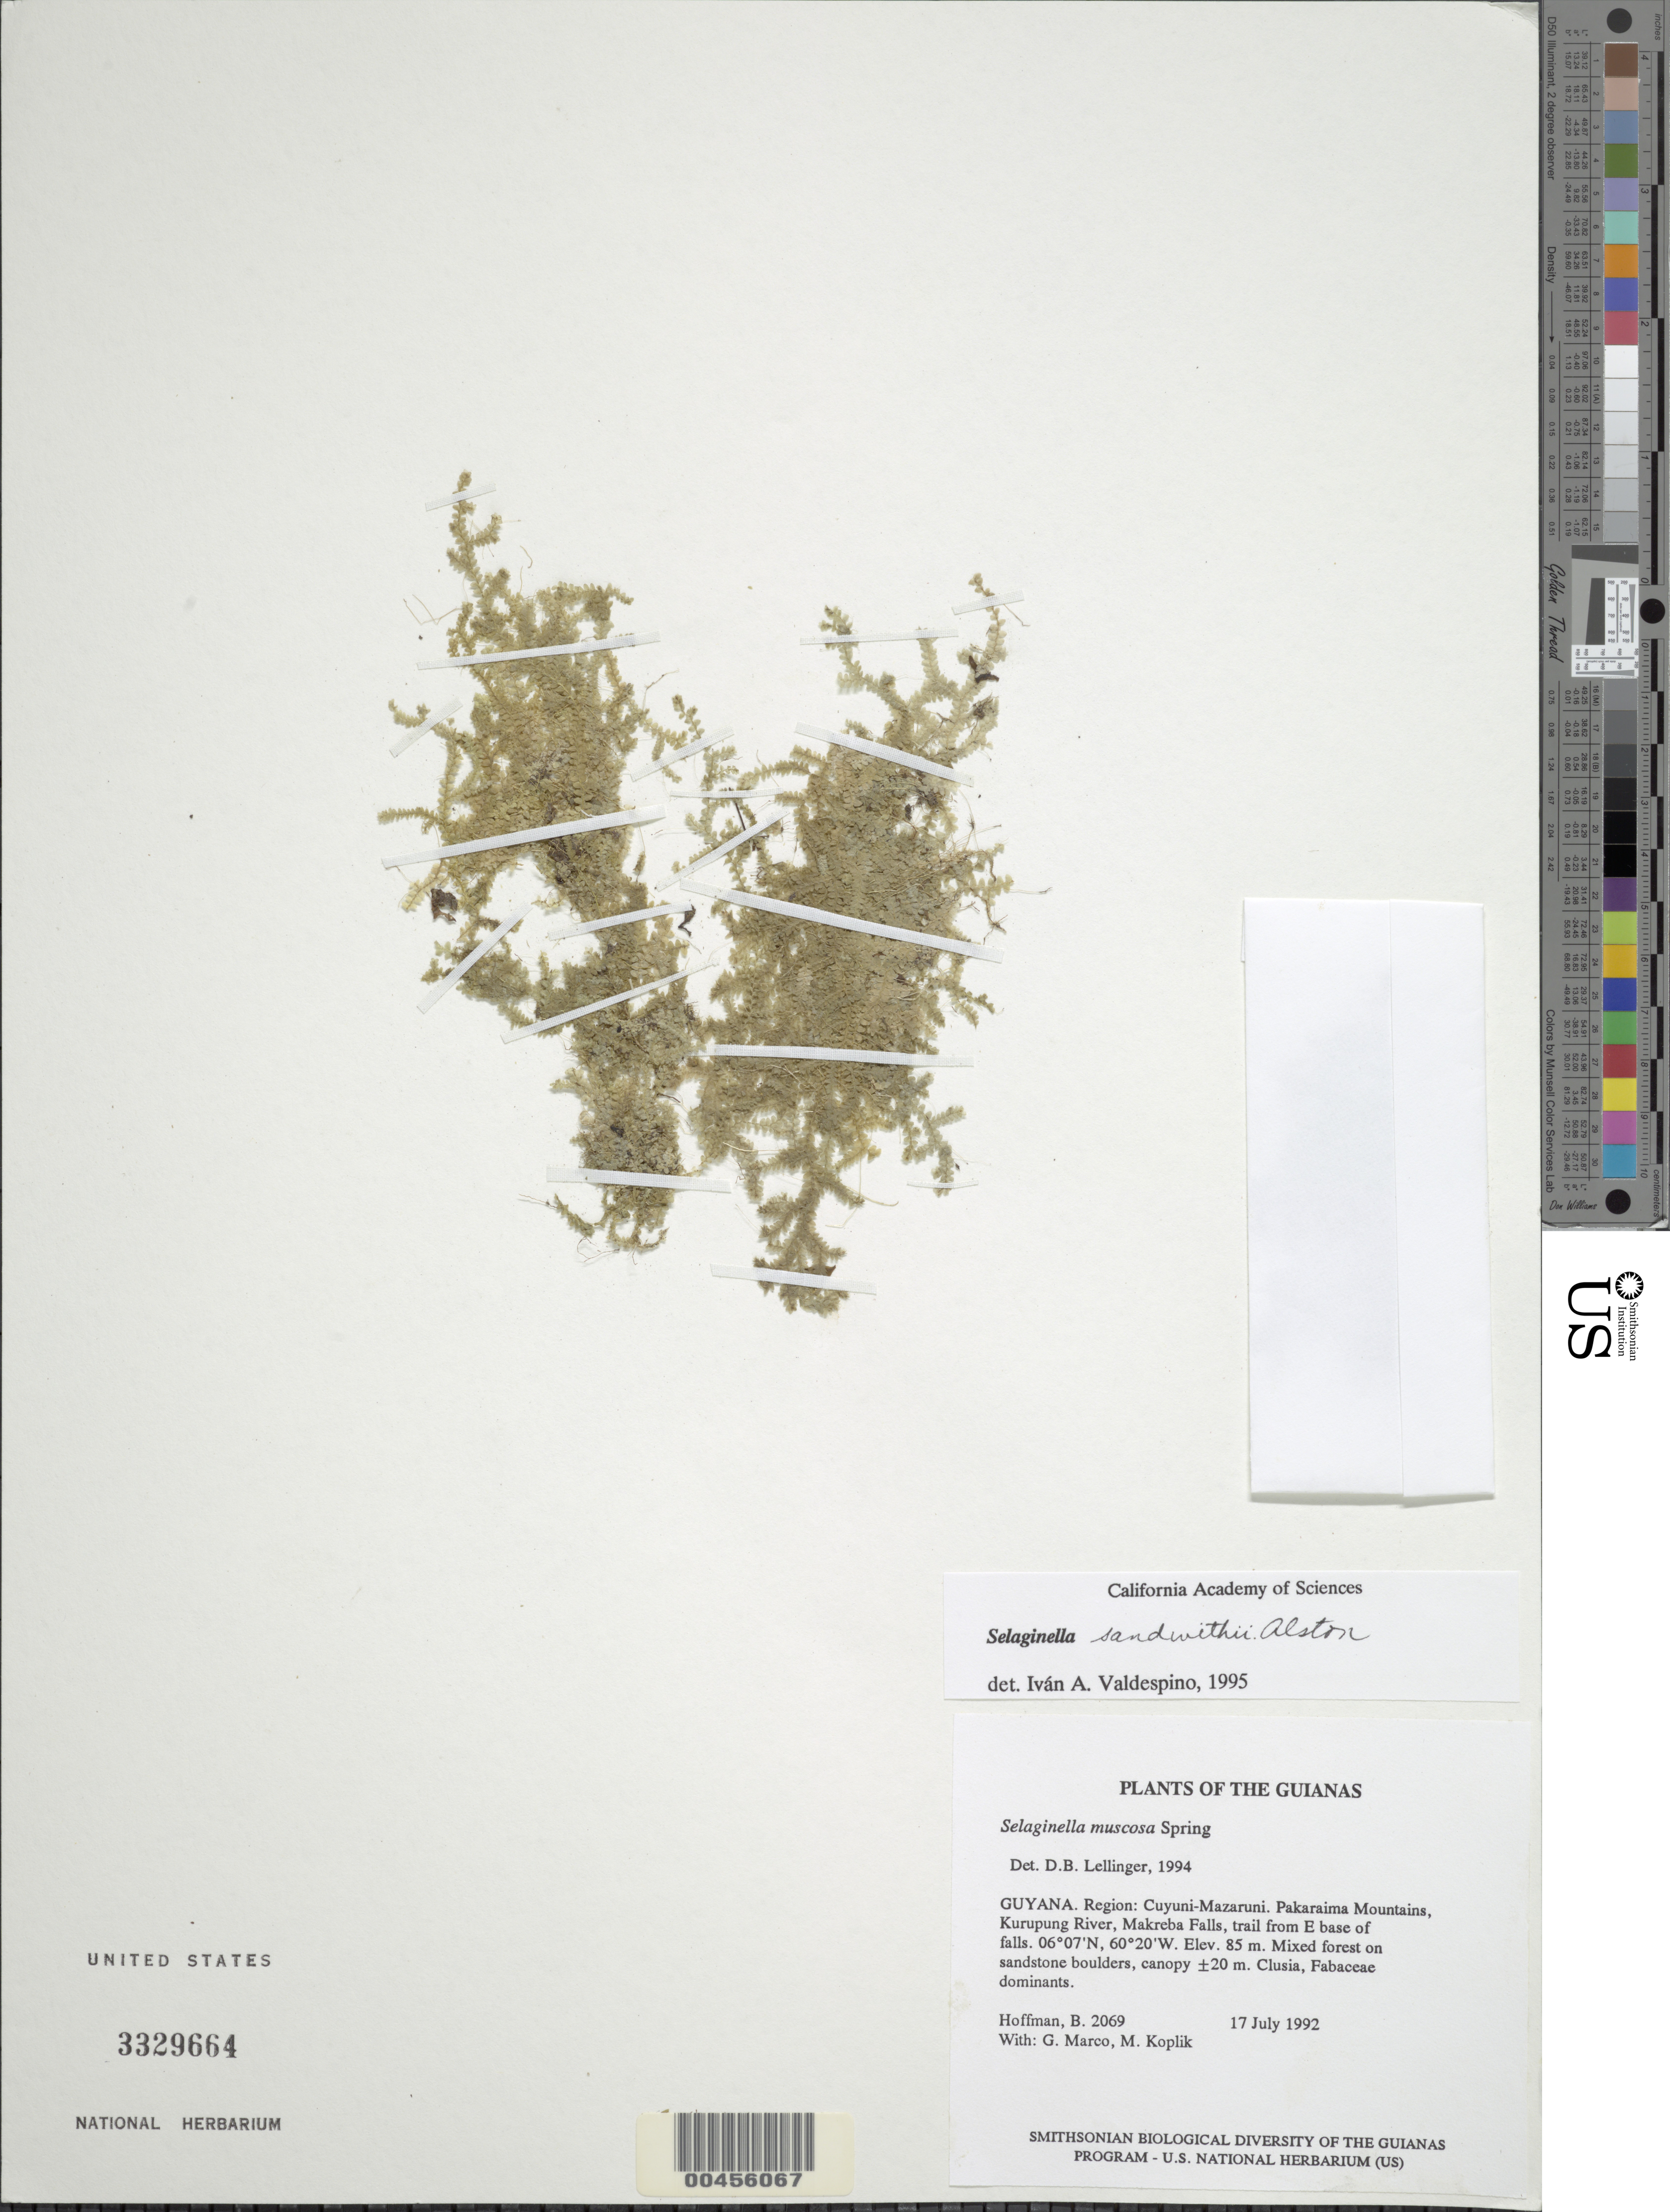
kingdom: Plantae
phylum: Tracheophyta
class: Lycopodiopsida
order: Selaginellales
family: Selaginellaceae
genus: Selaginella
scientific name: Selaginella sandwithii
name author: Alston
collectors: B. Hoffman, G. Marco & M. Koplik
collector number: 2069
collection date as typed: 17 July 1992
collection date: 1992-07-17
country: Guyana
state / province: Cuyuni-Mazaruni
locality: Pakaraima Mountains, Kurupung River, Makreba Falls, trail from E base of falls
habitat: Mixed forest on sandstone boulders, canopy ±20 m. Clusia, Fabaceae dominants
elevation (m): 85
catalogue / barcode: US 3329664